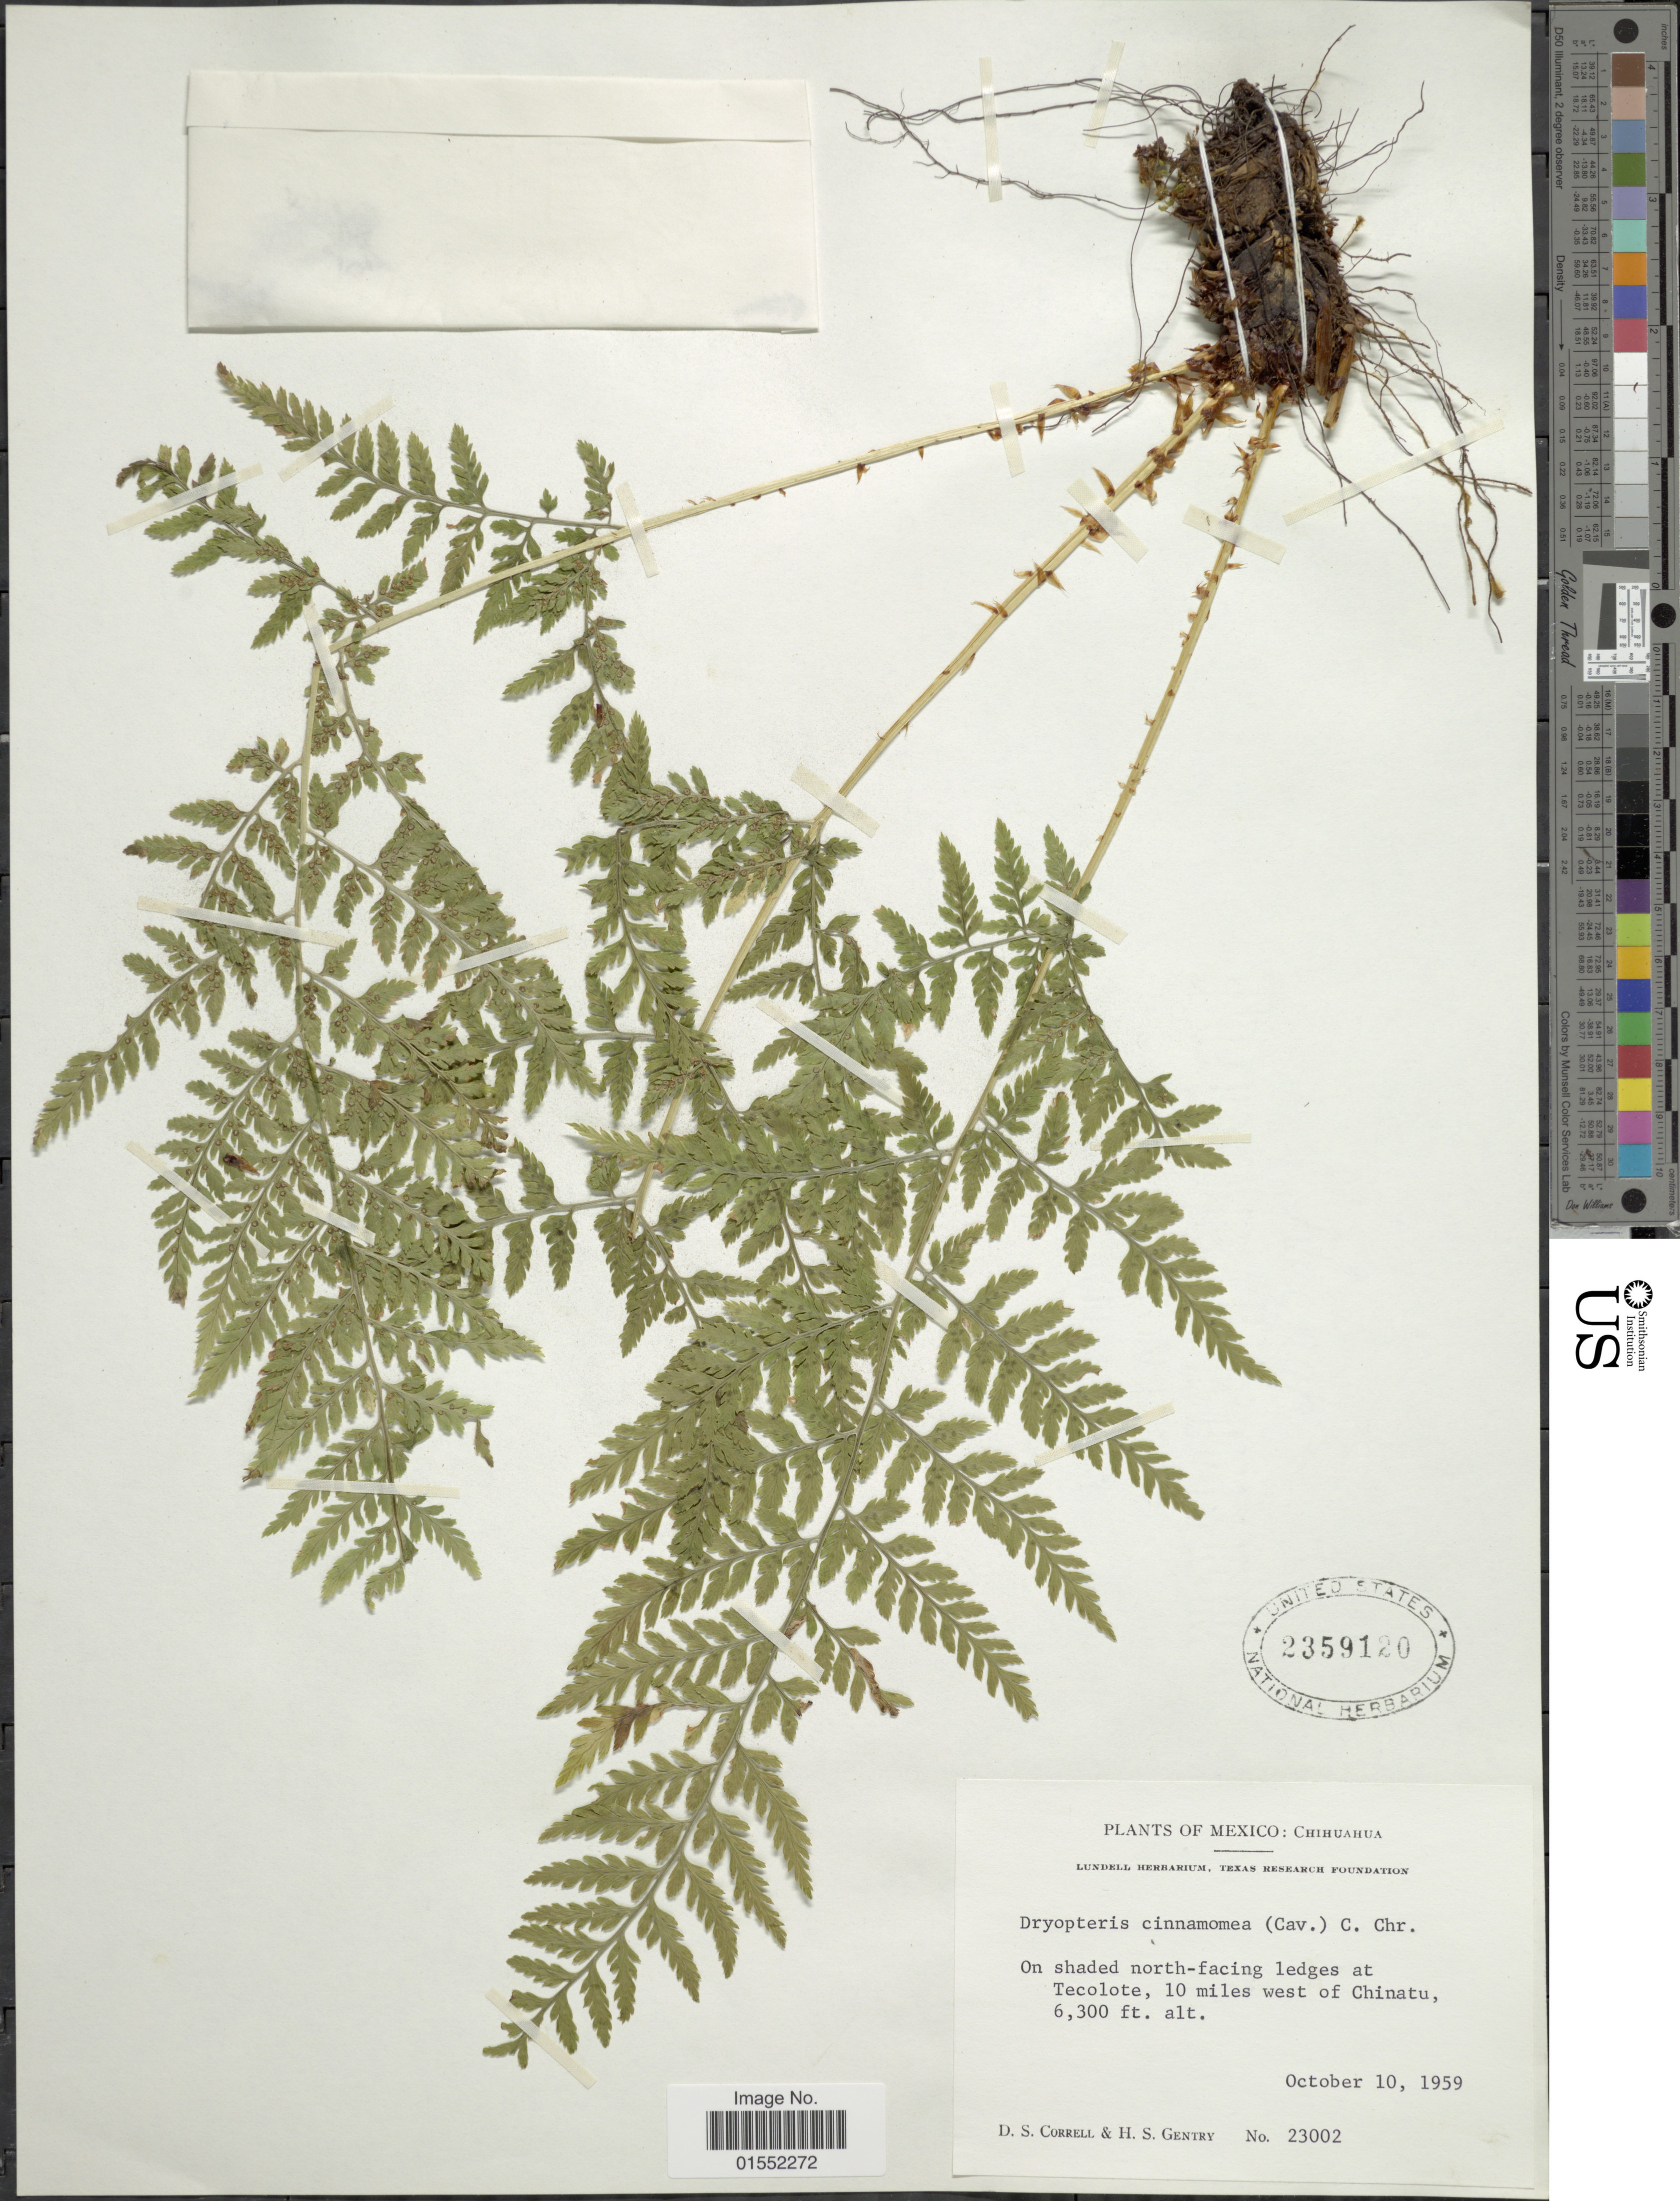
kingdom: Plantae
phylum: Tracheophyta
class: Polypodiopsida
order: Polypodiales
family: Dryopteridaceae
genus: Dryopteris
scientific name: Dryopteris cinnamomea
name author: (Cav.) C. Chr.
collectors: D. S. Correll & H. S. Gentry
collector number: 23002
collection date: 1959-10-10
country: Mexico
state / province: Chihuahua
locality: On shaded north-facing ledges at Tecolote, 10 miles west of Chinatu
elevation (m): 1920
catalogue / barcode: US 2359120